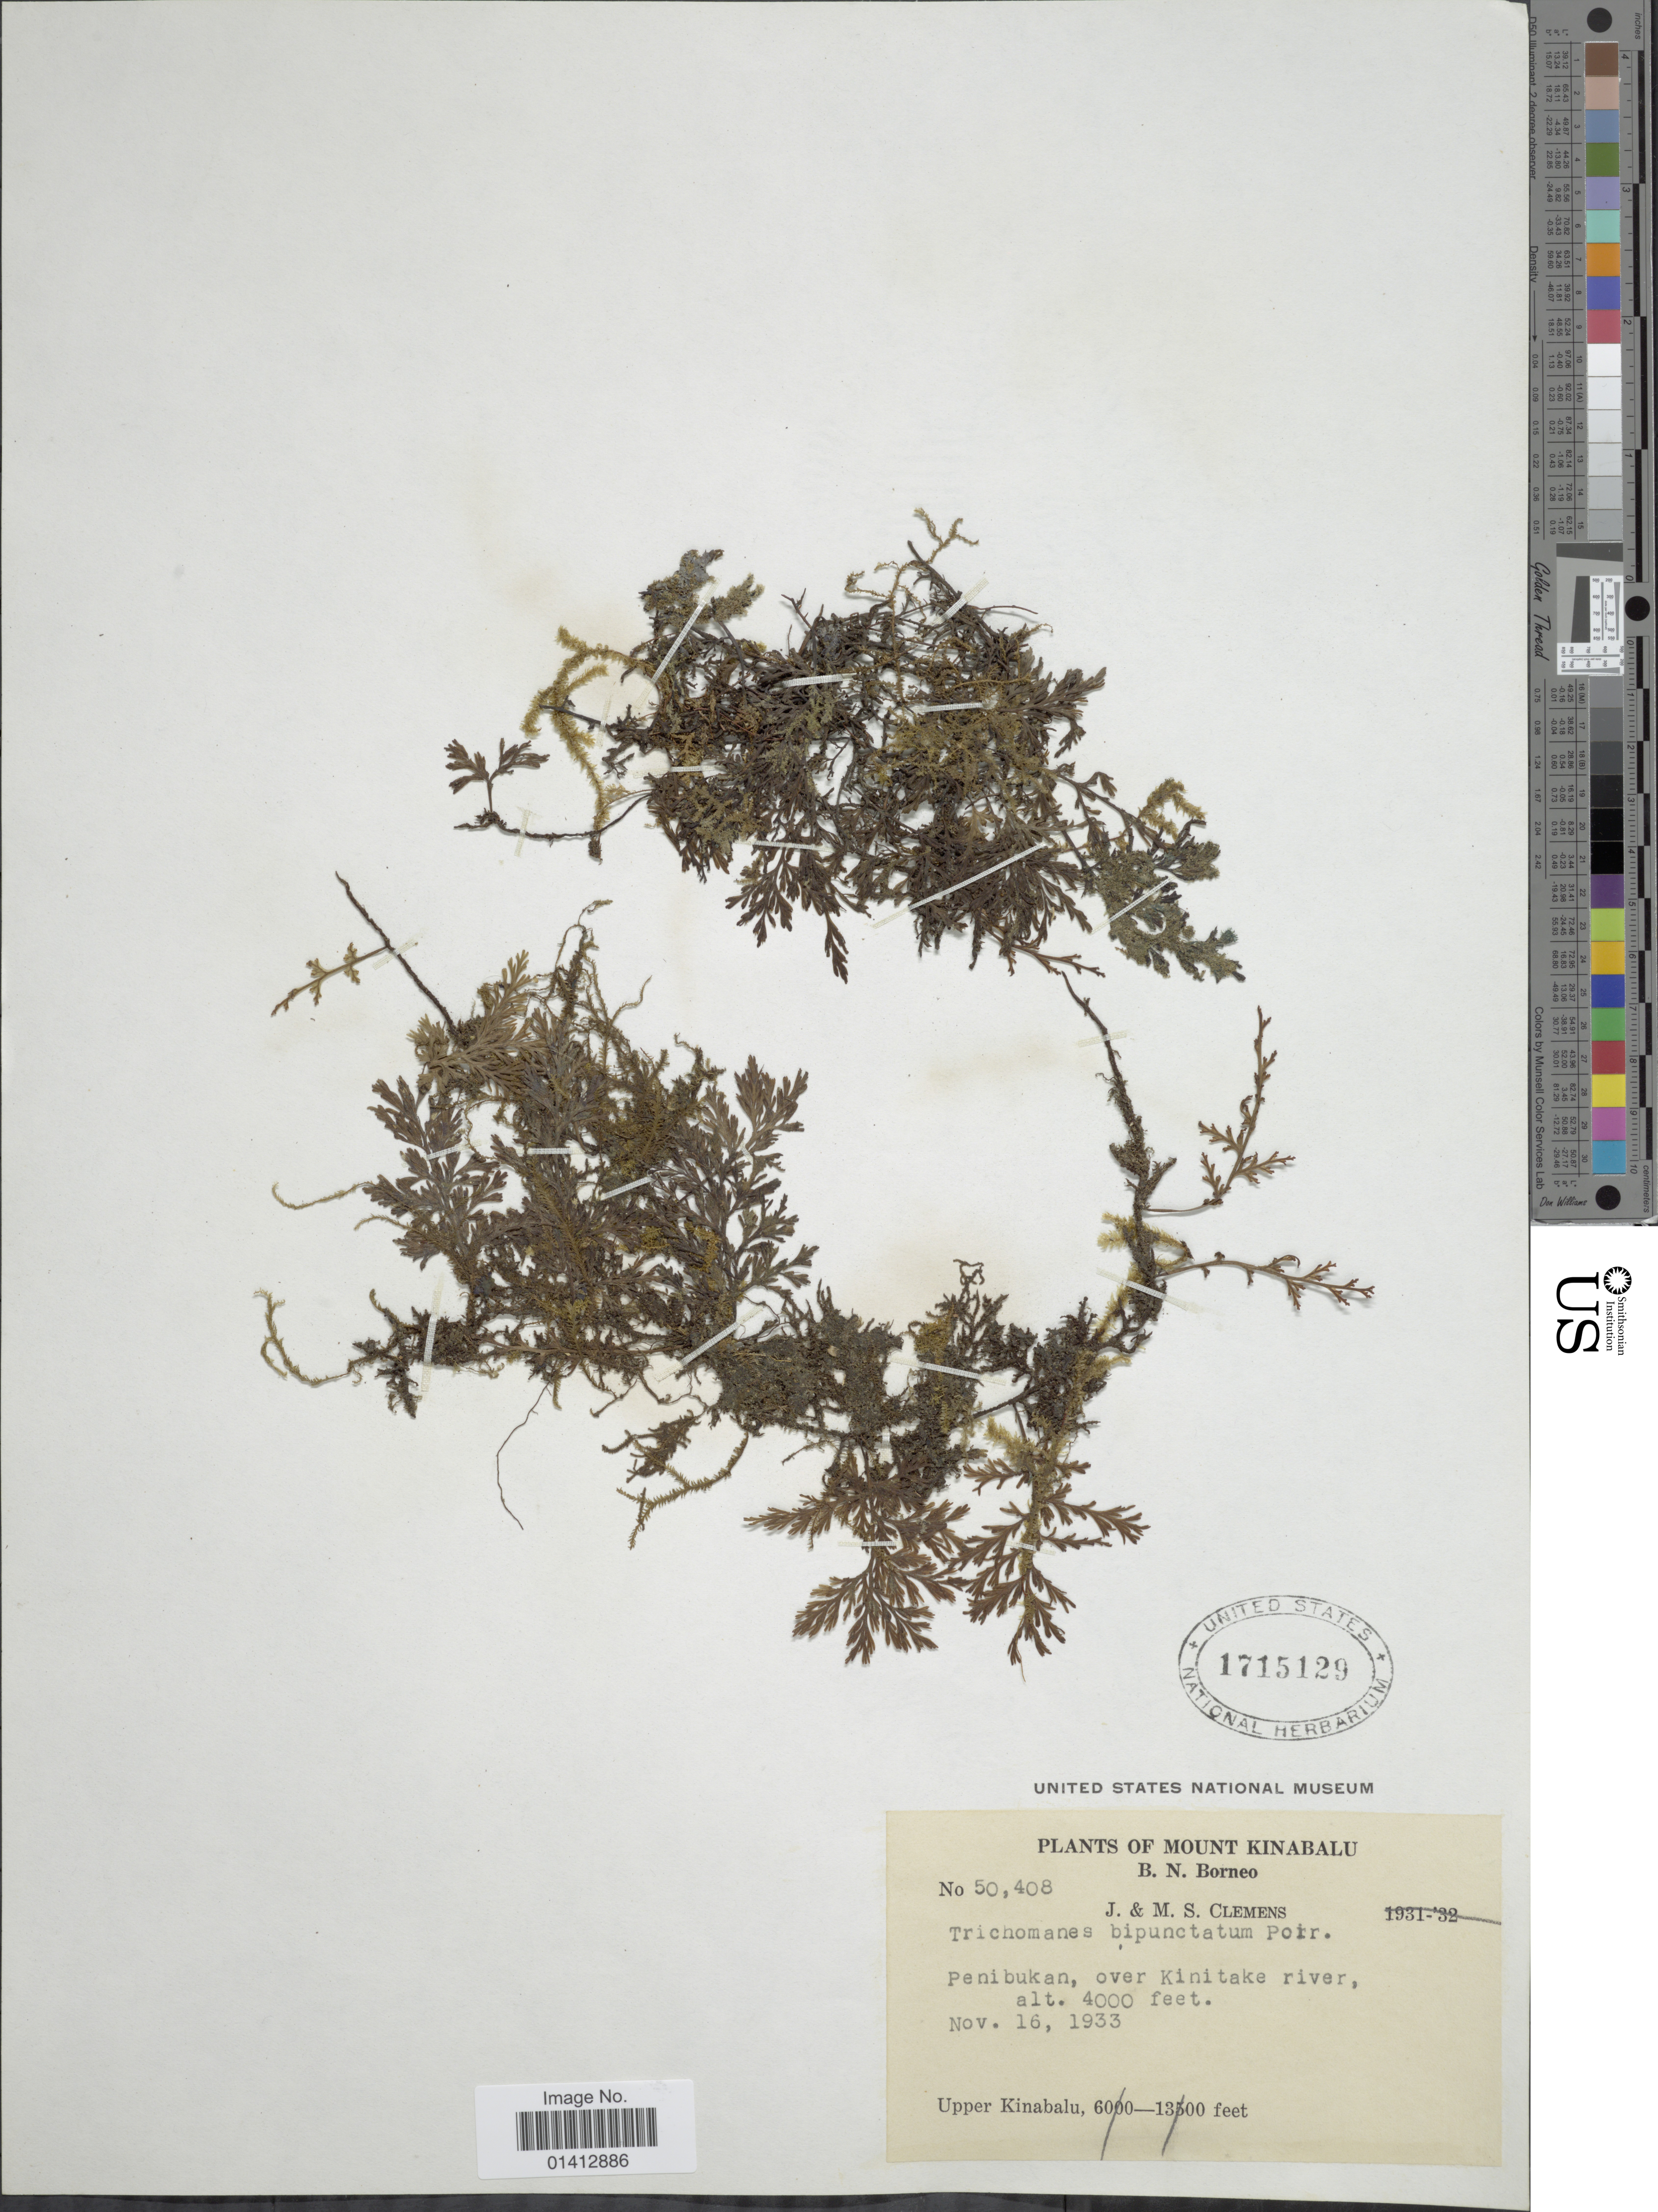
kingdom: Plantae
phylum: Tracheophyta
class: Polypodiopsida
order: Hymenophyllales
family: Hymenophyllaceae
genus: Crepidomanes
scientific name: Crepidomanes bipunctatum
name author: (Poir.) Copel.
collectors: J. Clemens & M. S. Clemens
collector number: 50408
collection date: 1933-11-16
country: Malaysia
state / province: Sabah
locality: Mount Kinabalu, B.N. Borneo, Penibukan, over Kinitake river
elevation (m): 1219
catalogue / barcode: US 1715129